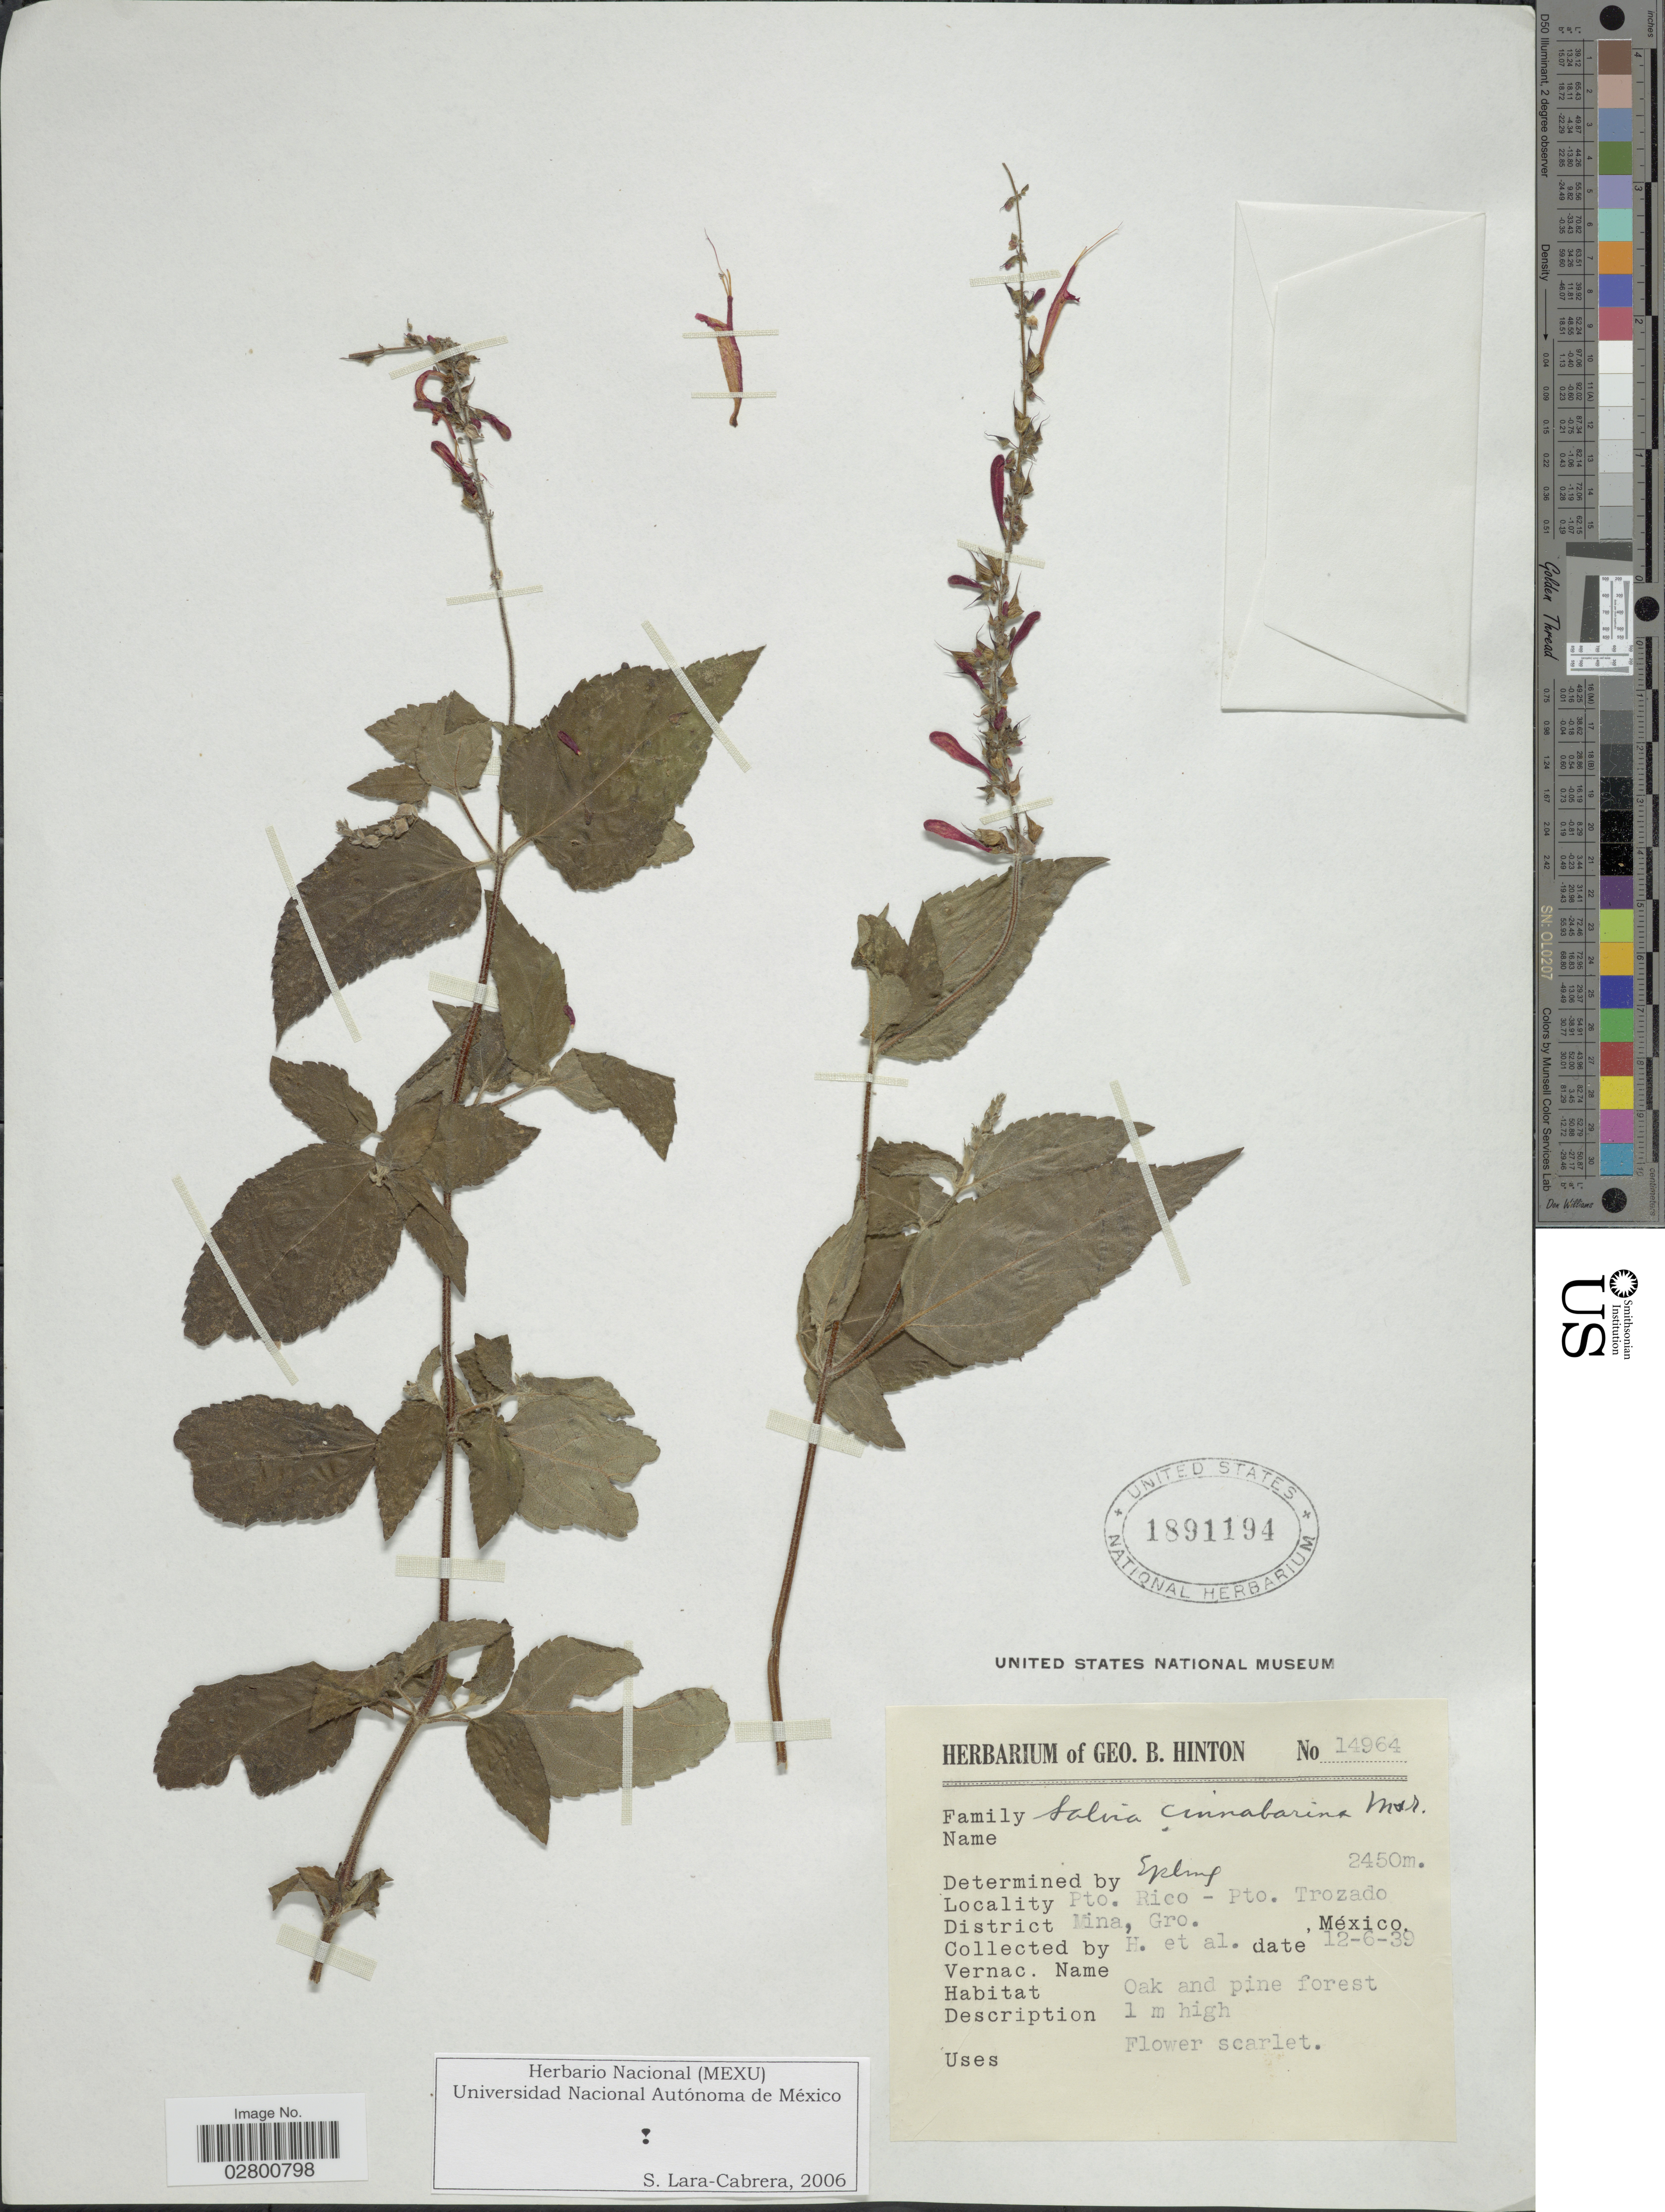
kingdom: Plantae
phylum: Tracheophyta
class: Magnoliopsida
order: Lamiales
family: Lamiaceae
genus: Salvia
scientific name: Salvia cinnabarina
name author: M. Martens & Galeotti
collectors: G. B. Hinton & et al.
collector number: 14964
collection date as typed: Transcribed d/m/y: 6/12/39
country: Mexico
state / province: Guerrero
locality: Pto. Rico - Pto. Trozado, District Mina, Gro.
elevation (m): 2450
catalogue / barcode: US 1891194